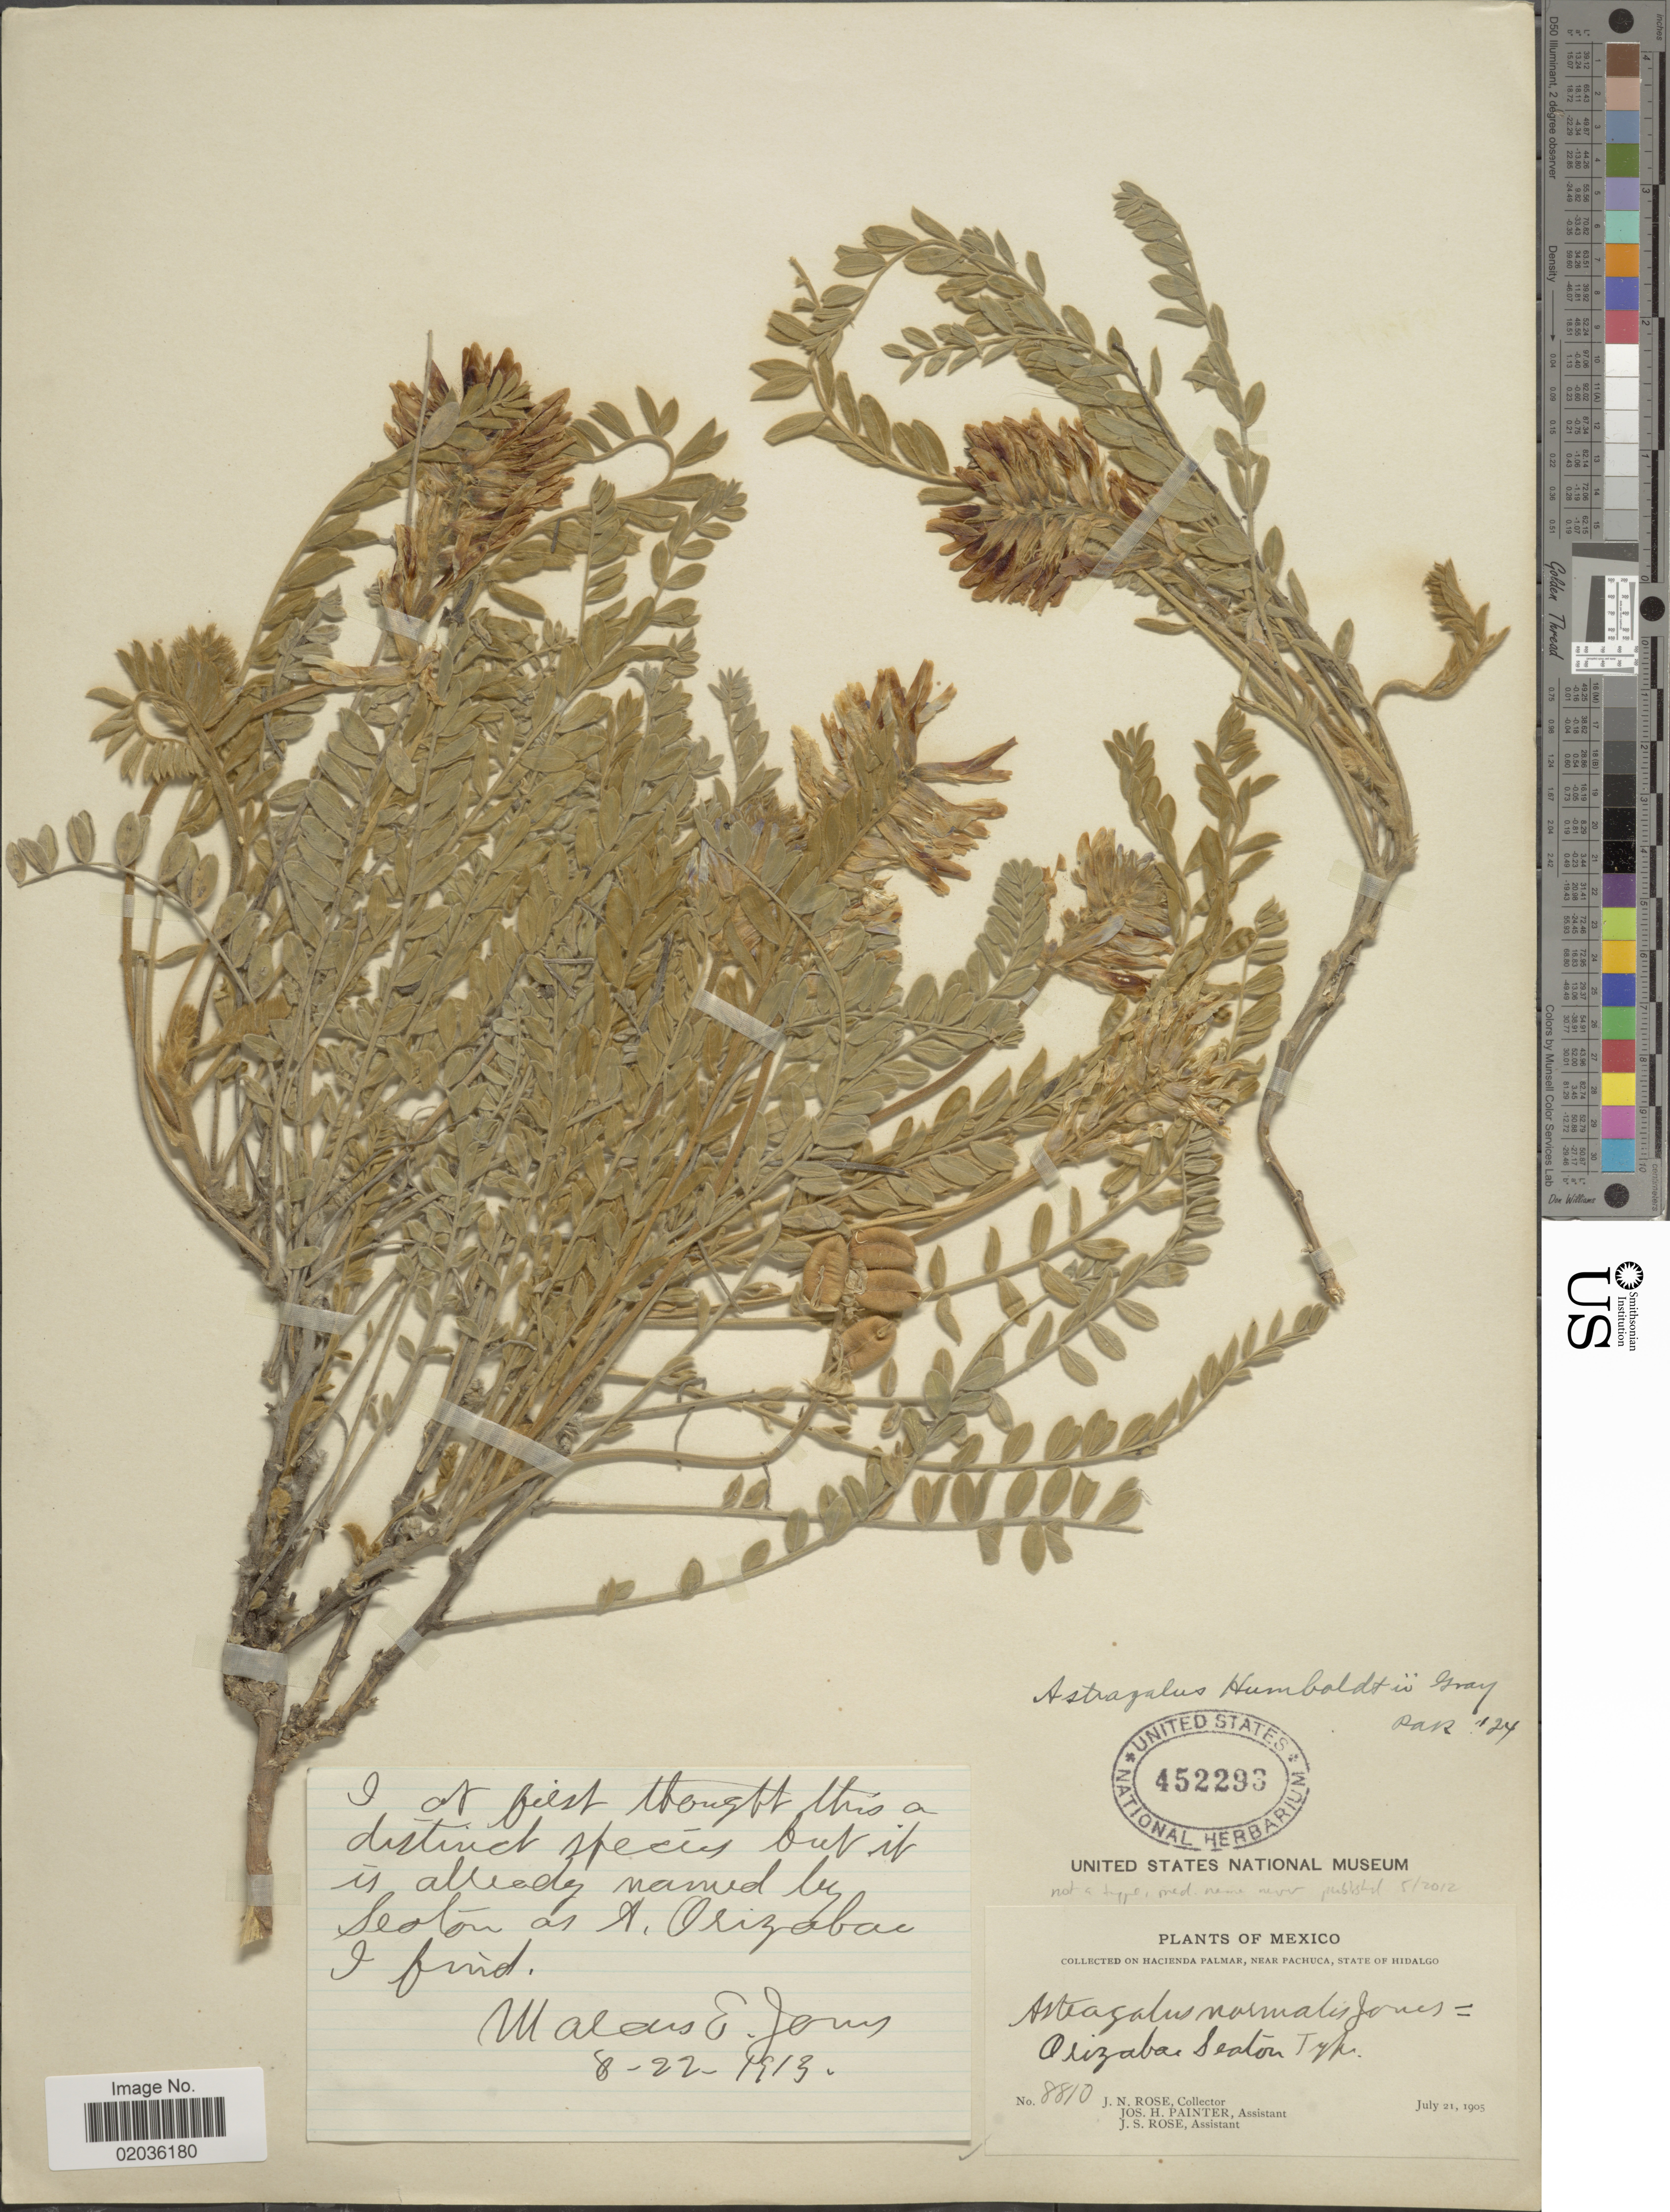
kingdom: Plantae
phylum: Tracheophyta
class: Magnoliopsida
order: Fabales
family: Fabaceae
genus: Astragalus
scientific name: Astragalus mollissimus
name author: Torr.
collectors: J. N. Rose, J. H. Painter & J. S. Rose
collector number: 8810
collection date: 1905-07-21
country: Mexico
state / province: Hidalgo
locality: On Hacienda Palmas, near Pachuca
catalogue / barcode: US 452293